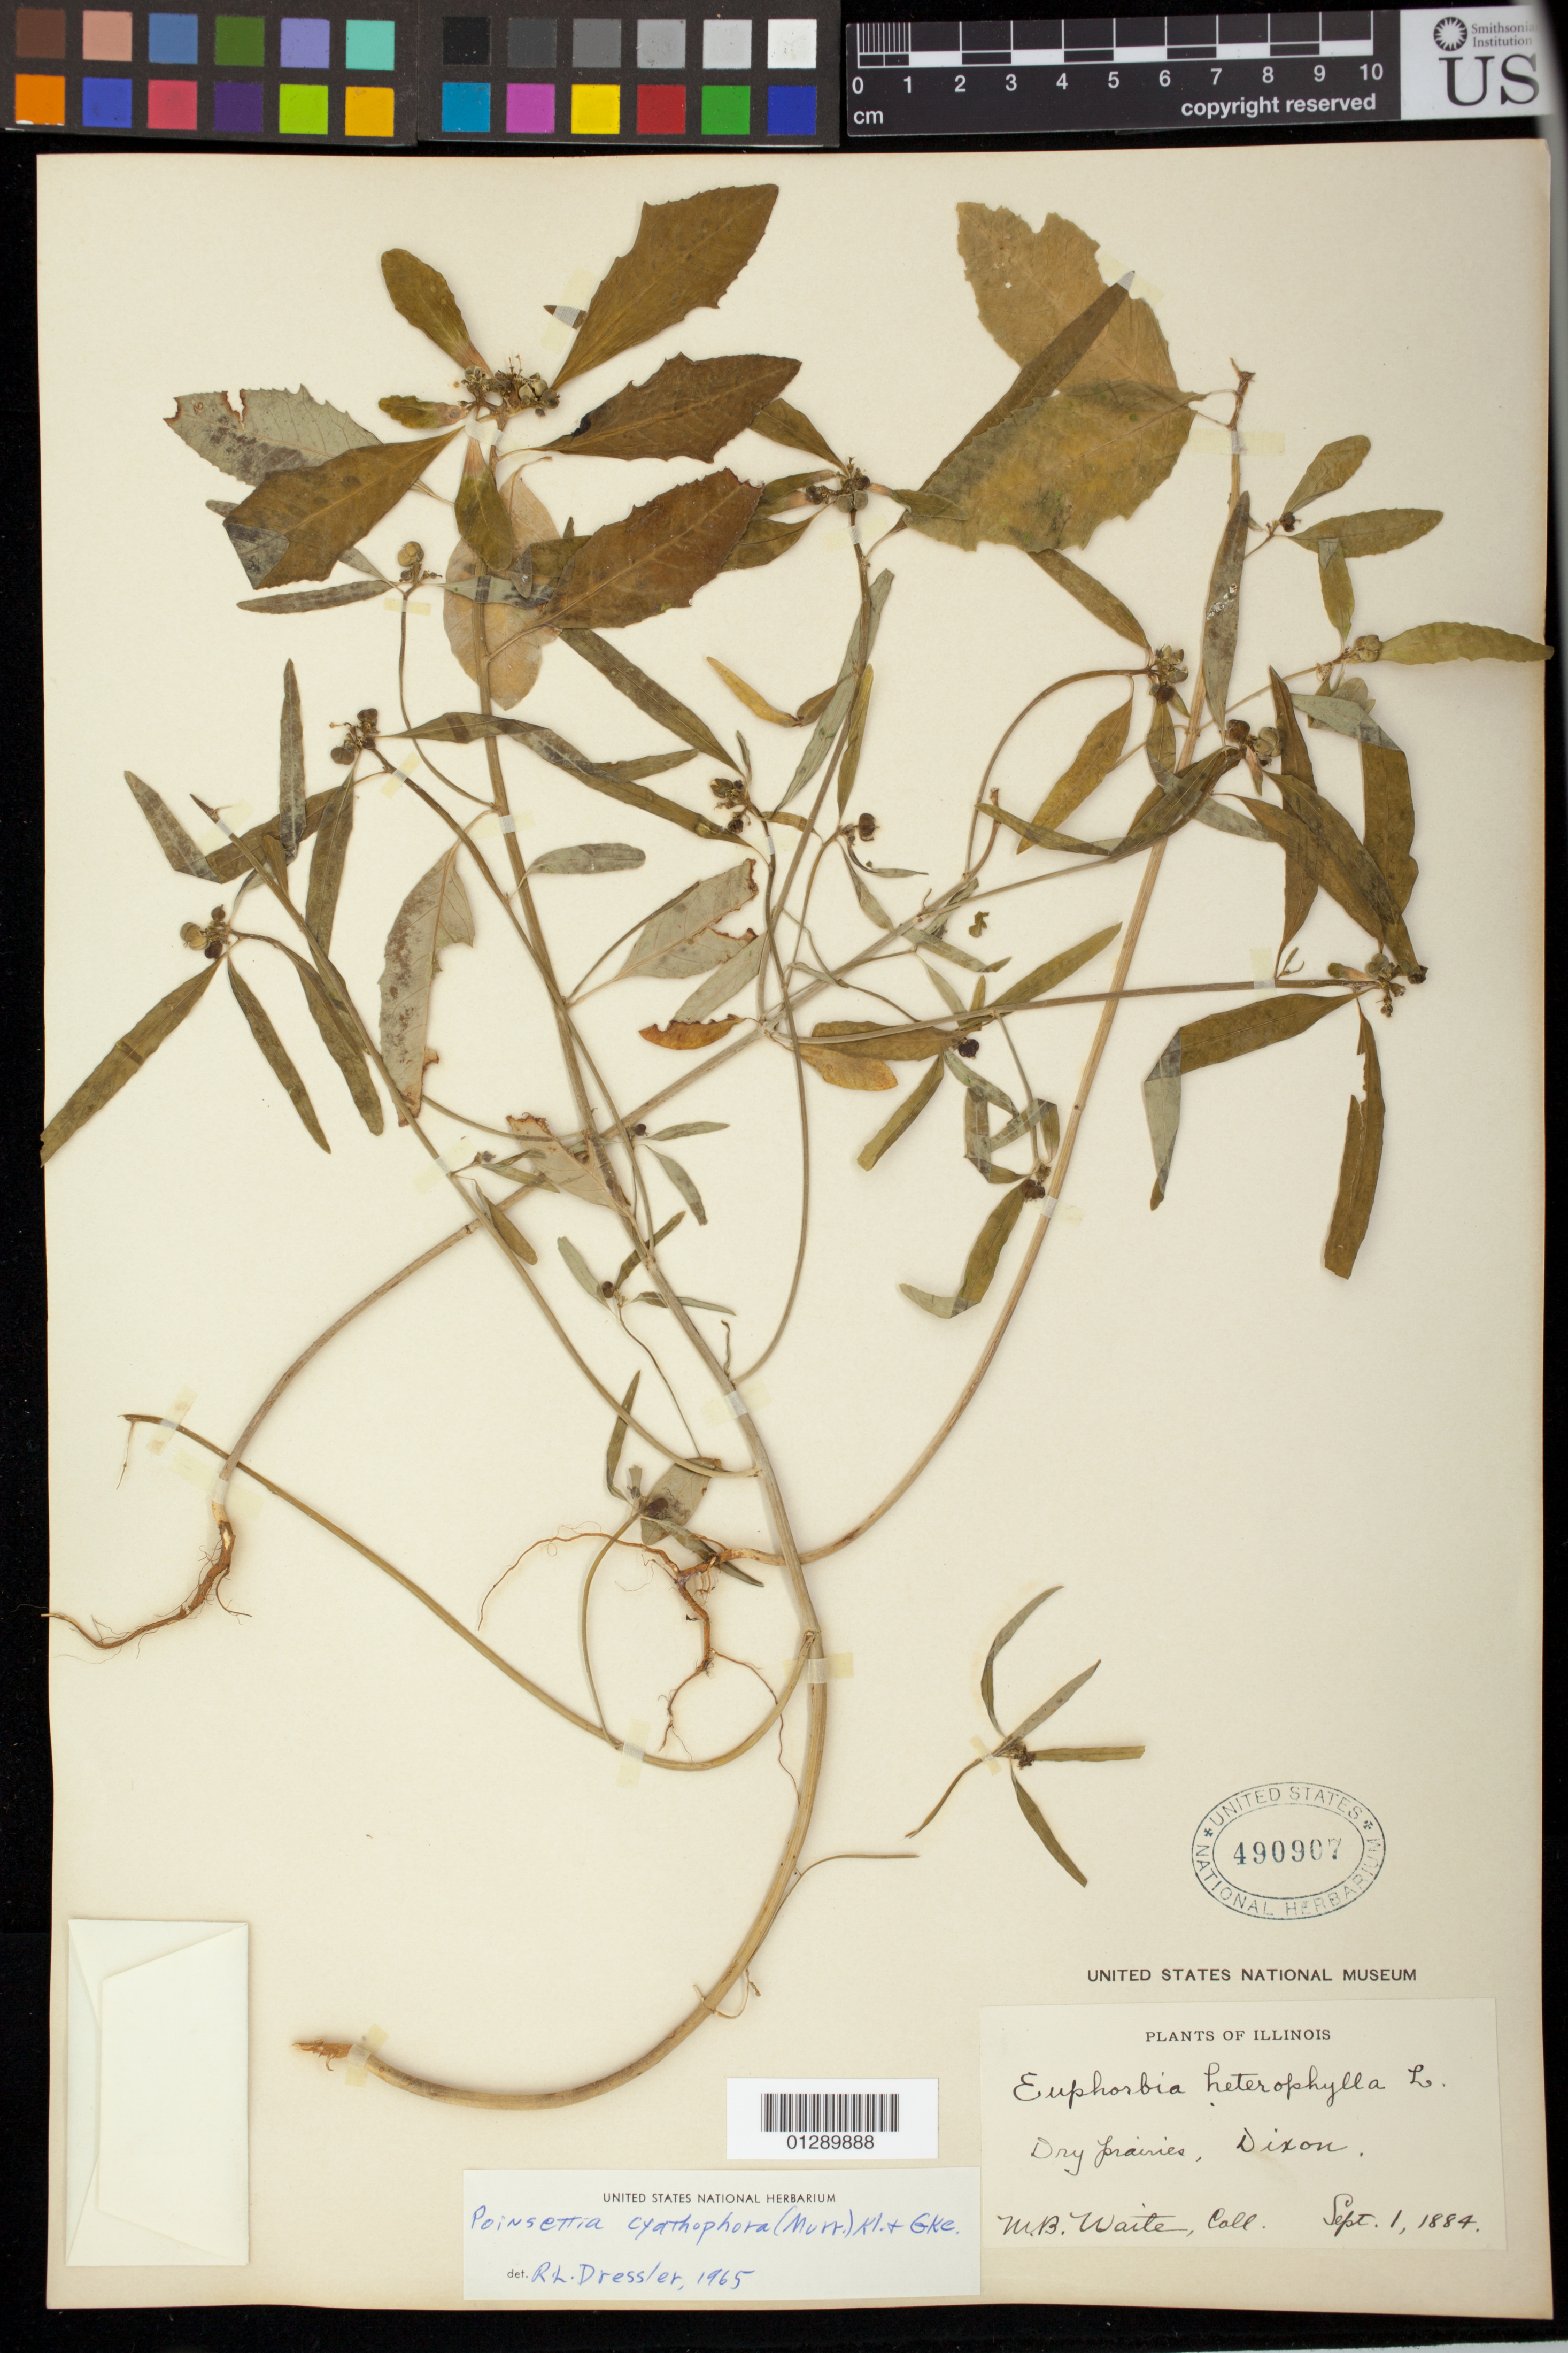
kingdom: Plantae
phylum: Tracheophyta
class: Magnoliopsida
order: Malpighiales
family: Euphorbiaceae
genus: Euphorbia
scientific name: Euphorbia heterophylla var. cyathophora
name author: (Murr.) Griseb.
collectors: M. B. Waite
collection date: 1884-09-01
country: United States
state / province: Illinois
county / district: Lee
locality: Dixon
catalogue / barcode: US 490907